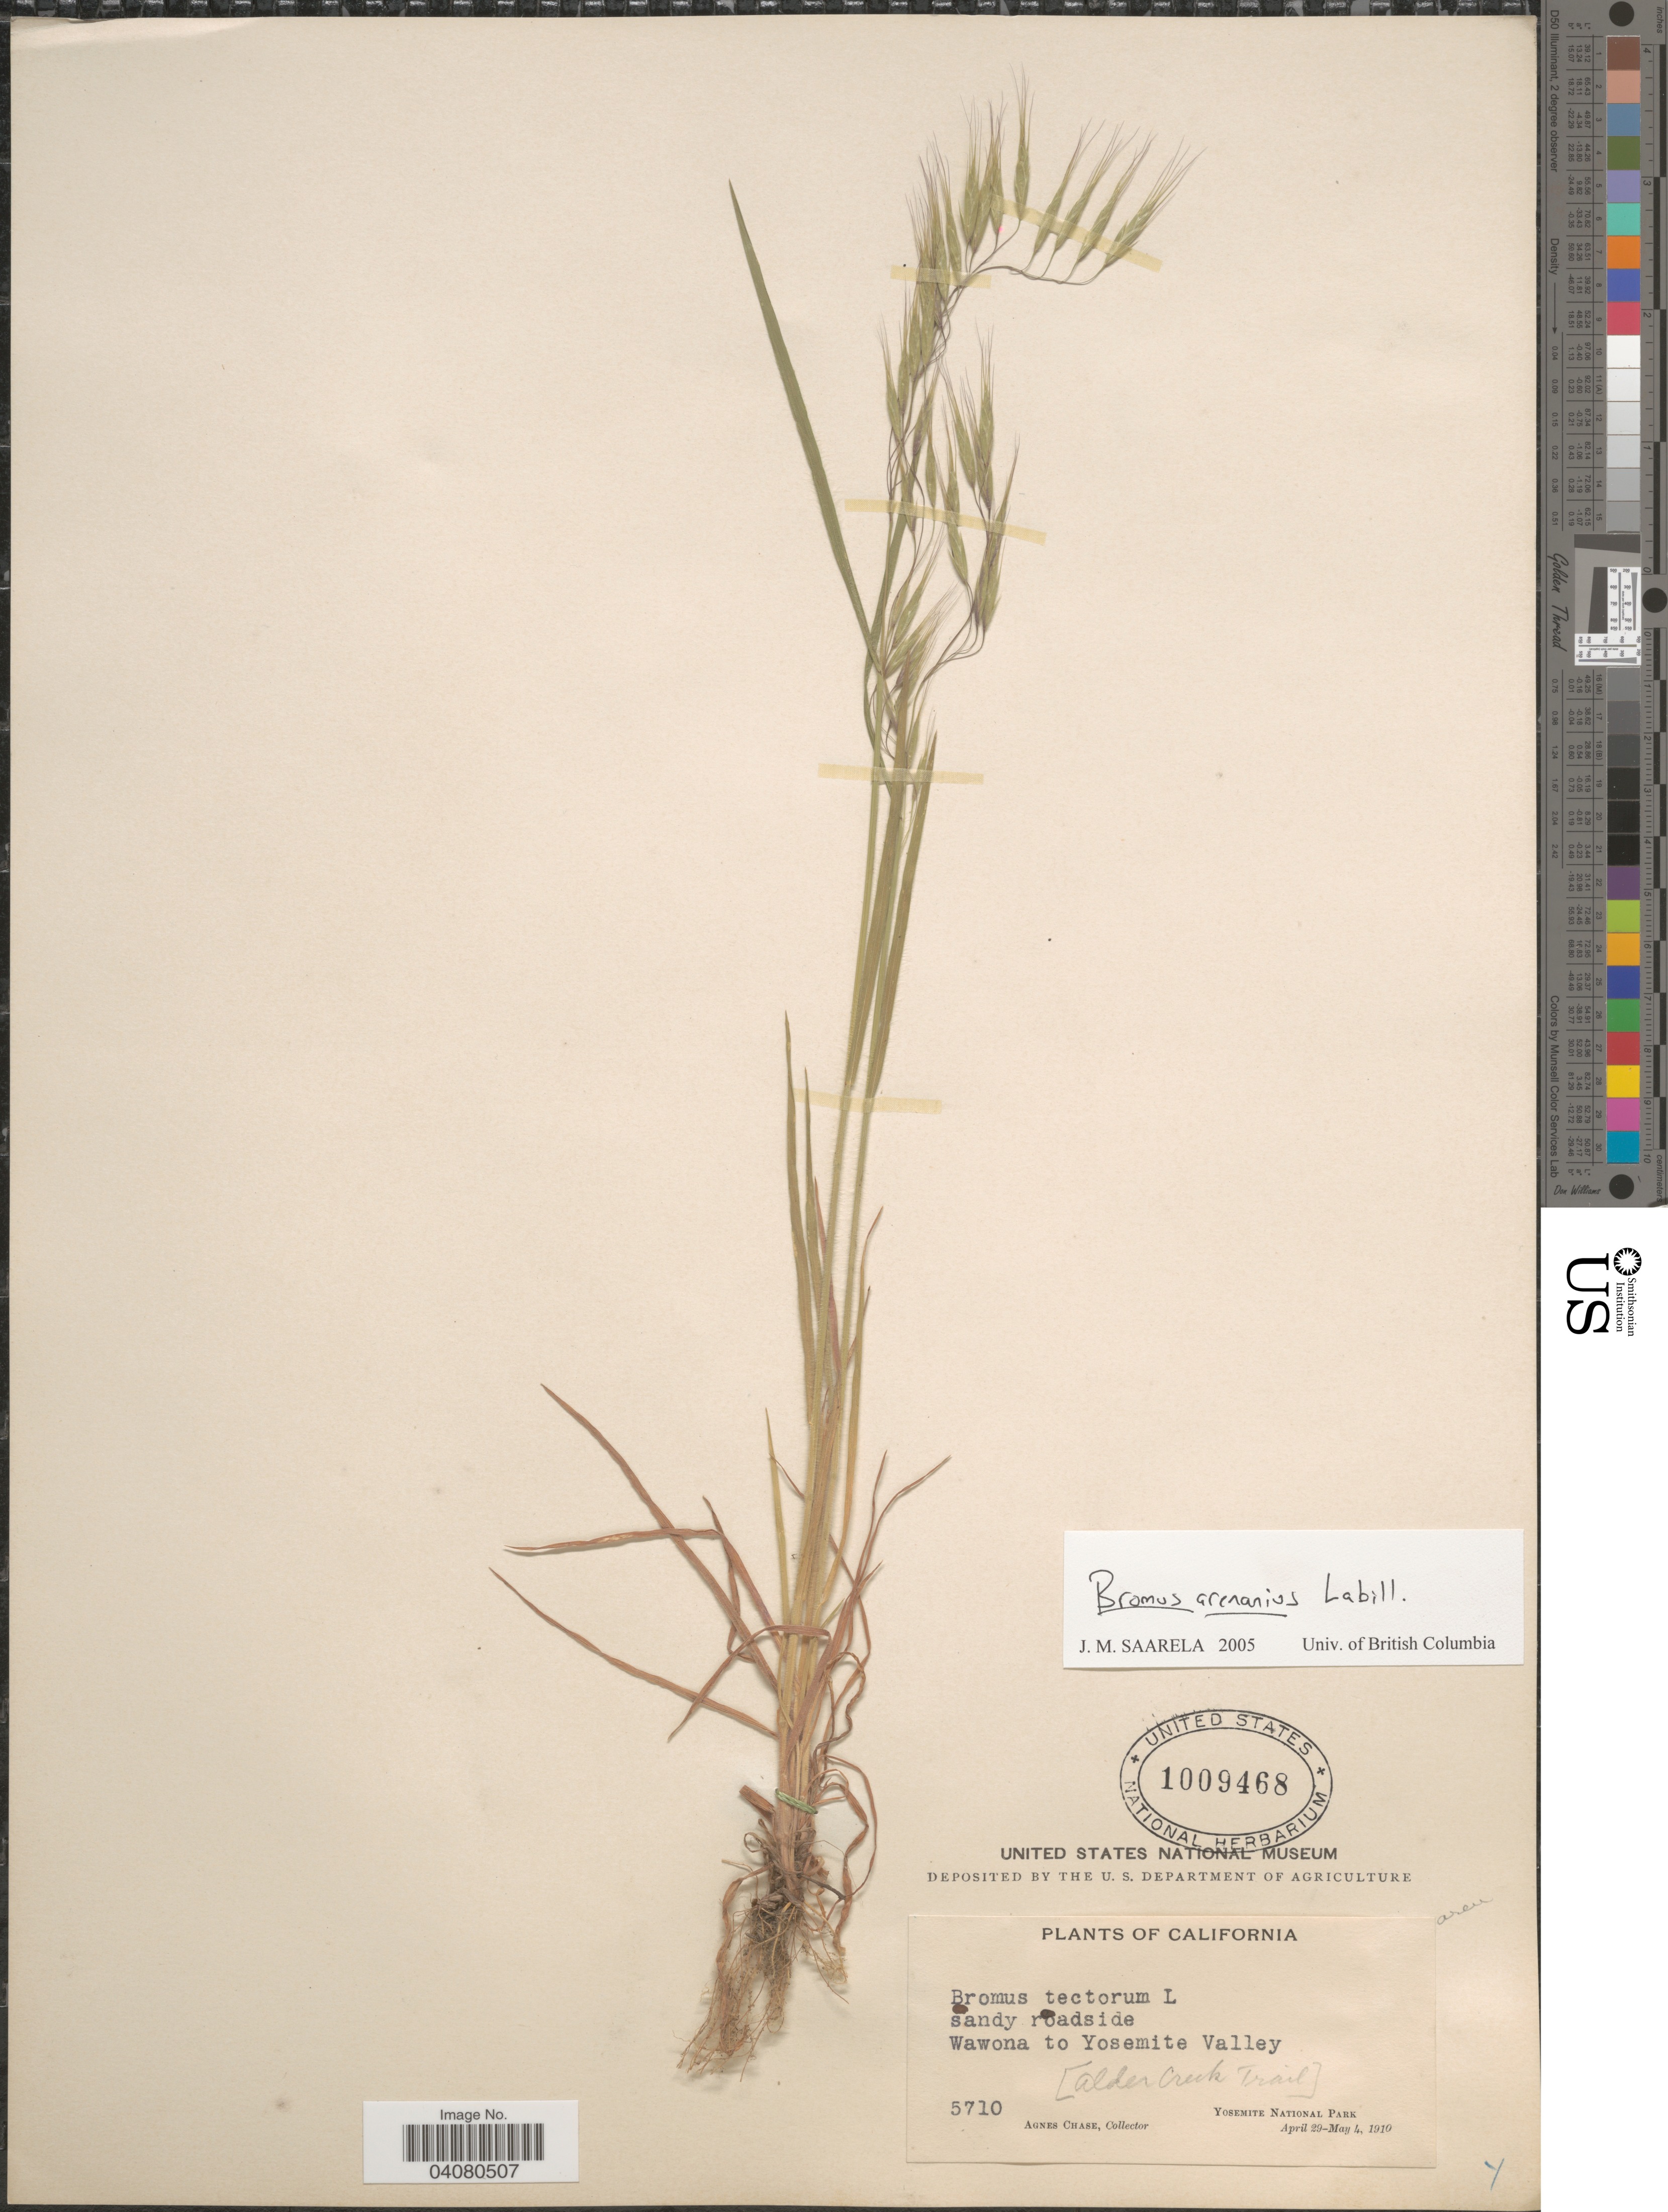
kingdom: Plantae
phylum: Tracheophyta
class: Liliopsida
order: Poales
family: Poaceae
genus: Bromus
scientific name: Bromus arizonicus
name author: (Shear) Stebbins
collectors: A. Chase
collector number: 5710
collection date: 1910-04-29/1910-05-04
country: United States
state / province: California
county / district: Mariposa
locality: Wawona to Yosemite Valley. [Alder Creek Trail]. Yosemite National Park.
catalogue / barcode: US 1009468